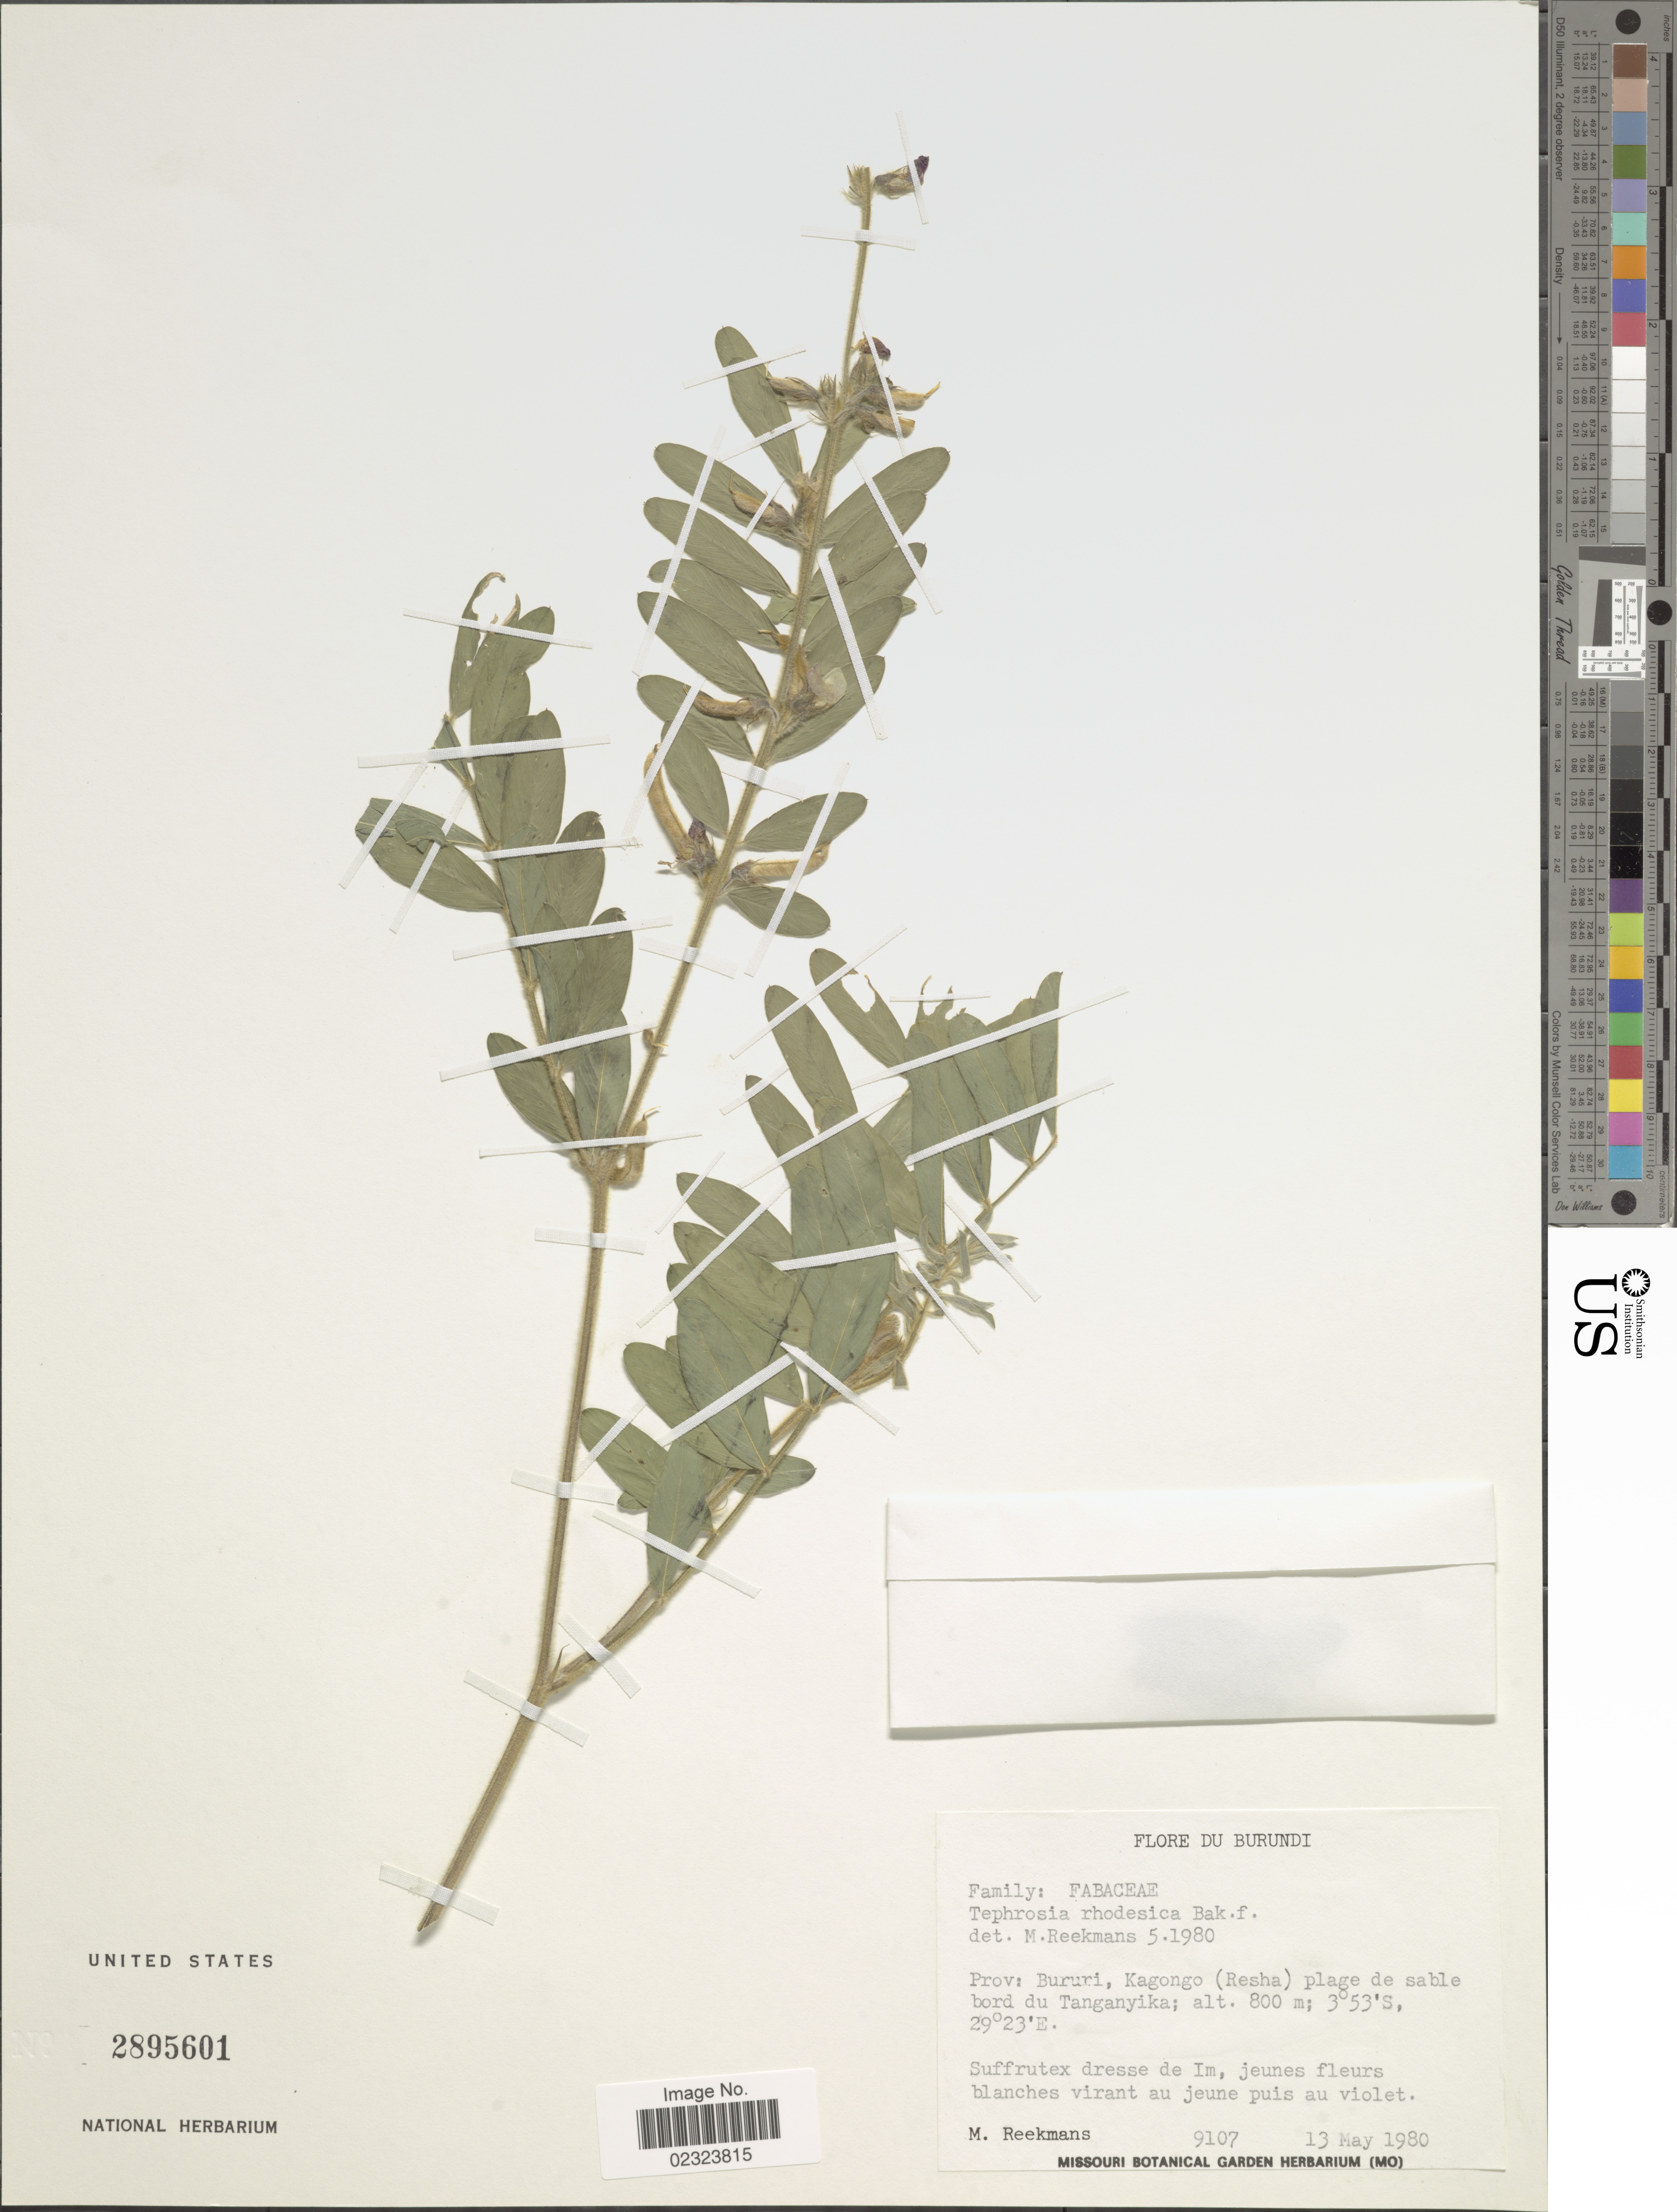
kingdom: Plantae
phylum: Tracheophyta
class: Magnoliopsida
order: Fabales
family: Fabaceae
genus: Tephrosia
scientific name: Tephrosia rhodesica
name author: Baker f.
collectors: M. Reekmans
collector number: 9107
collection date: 1980-05-13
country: Burundi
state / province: Bururi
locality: Kagongo (Resha) plage de sable bord du Tanganyika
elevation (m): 800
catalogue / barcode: US 2895601